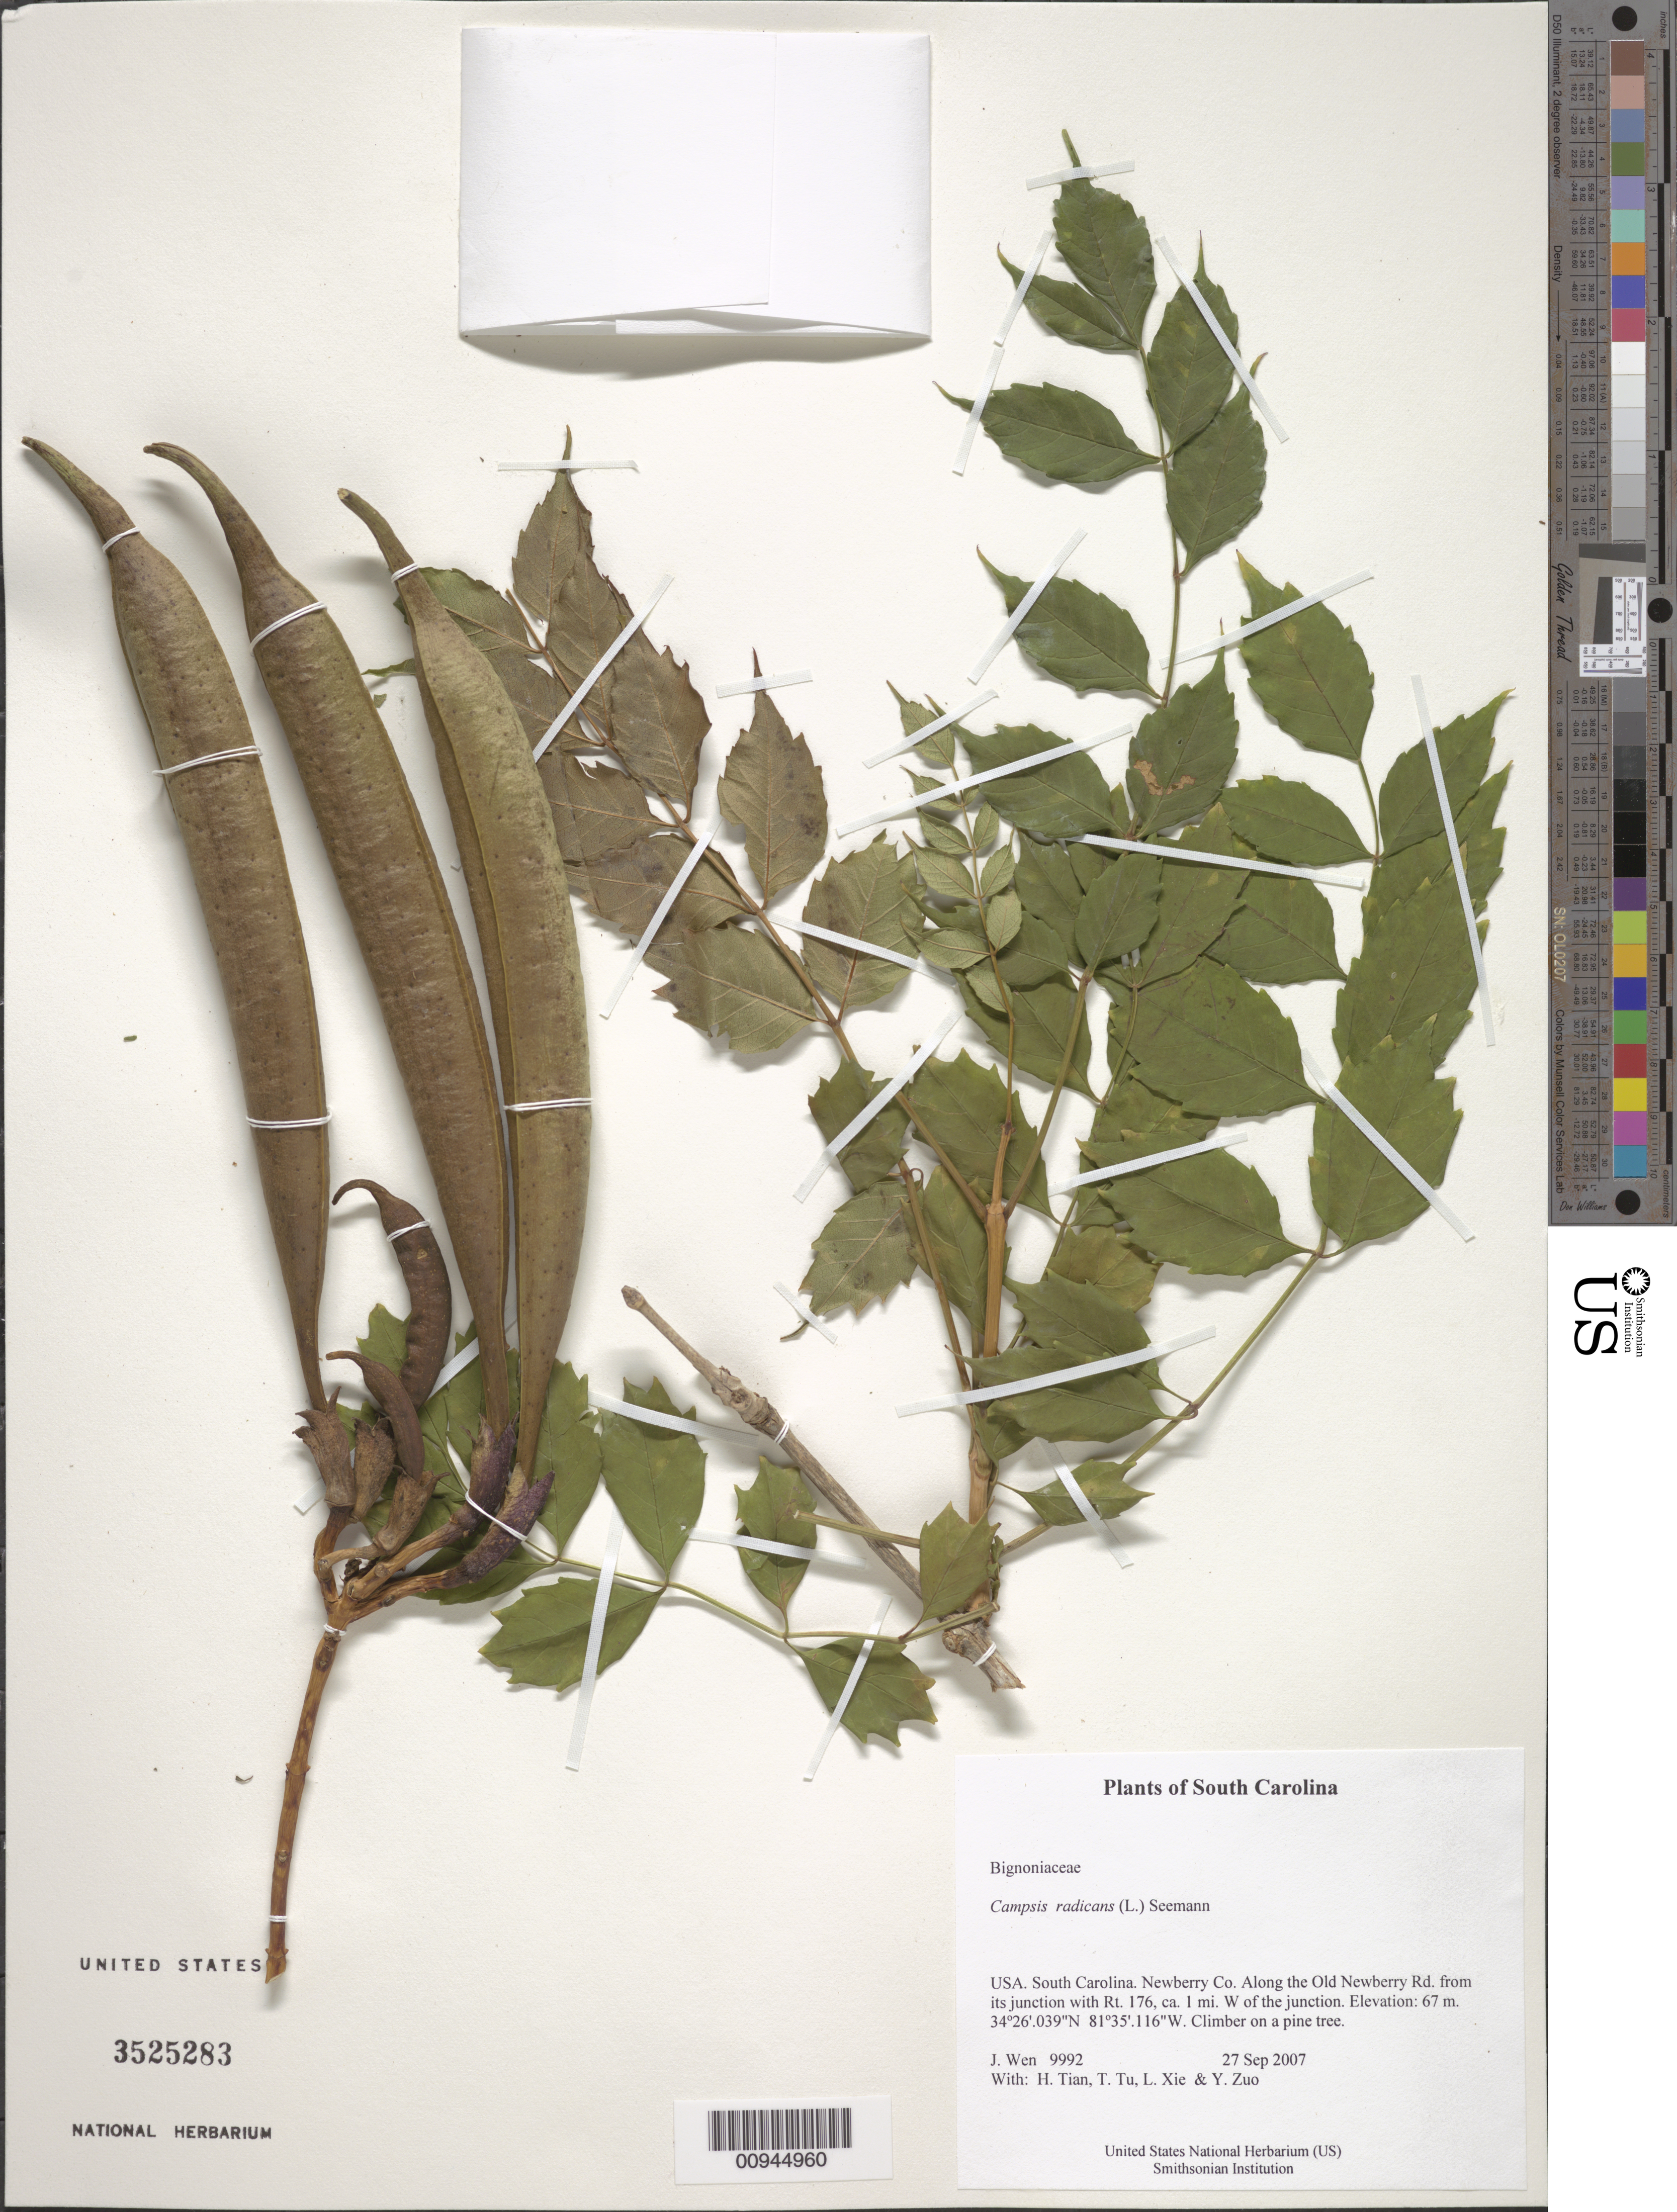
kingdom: Plantae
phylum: Tracheophyta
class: Magnoliopsida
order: Lamiales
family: Bignoniaceae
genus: Campsis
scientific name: Campsis radicans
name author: (L.) Seem.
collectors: J. Wen, H. Tian, T. Tu, L. Xie & Y. Zuo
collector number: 9992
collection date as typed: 27 Sep 2007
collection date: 2007-09-27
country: United States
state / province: South Carolina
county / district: Newberry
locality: Along the Old Newberry Rd. from its junction with Rt. 176, ca. 1 mi. W of the junction.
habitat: On a pine tree.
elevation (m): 67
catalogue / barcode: US 3525283